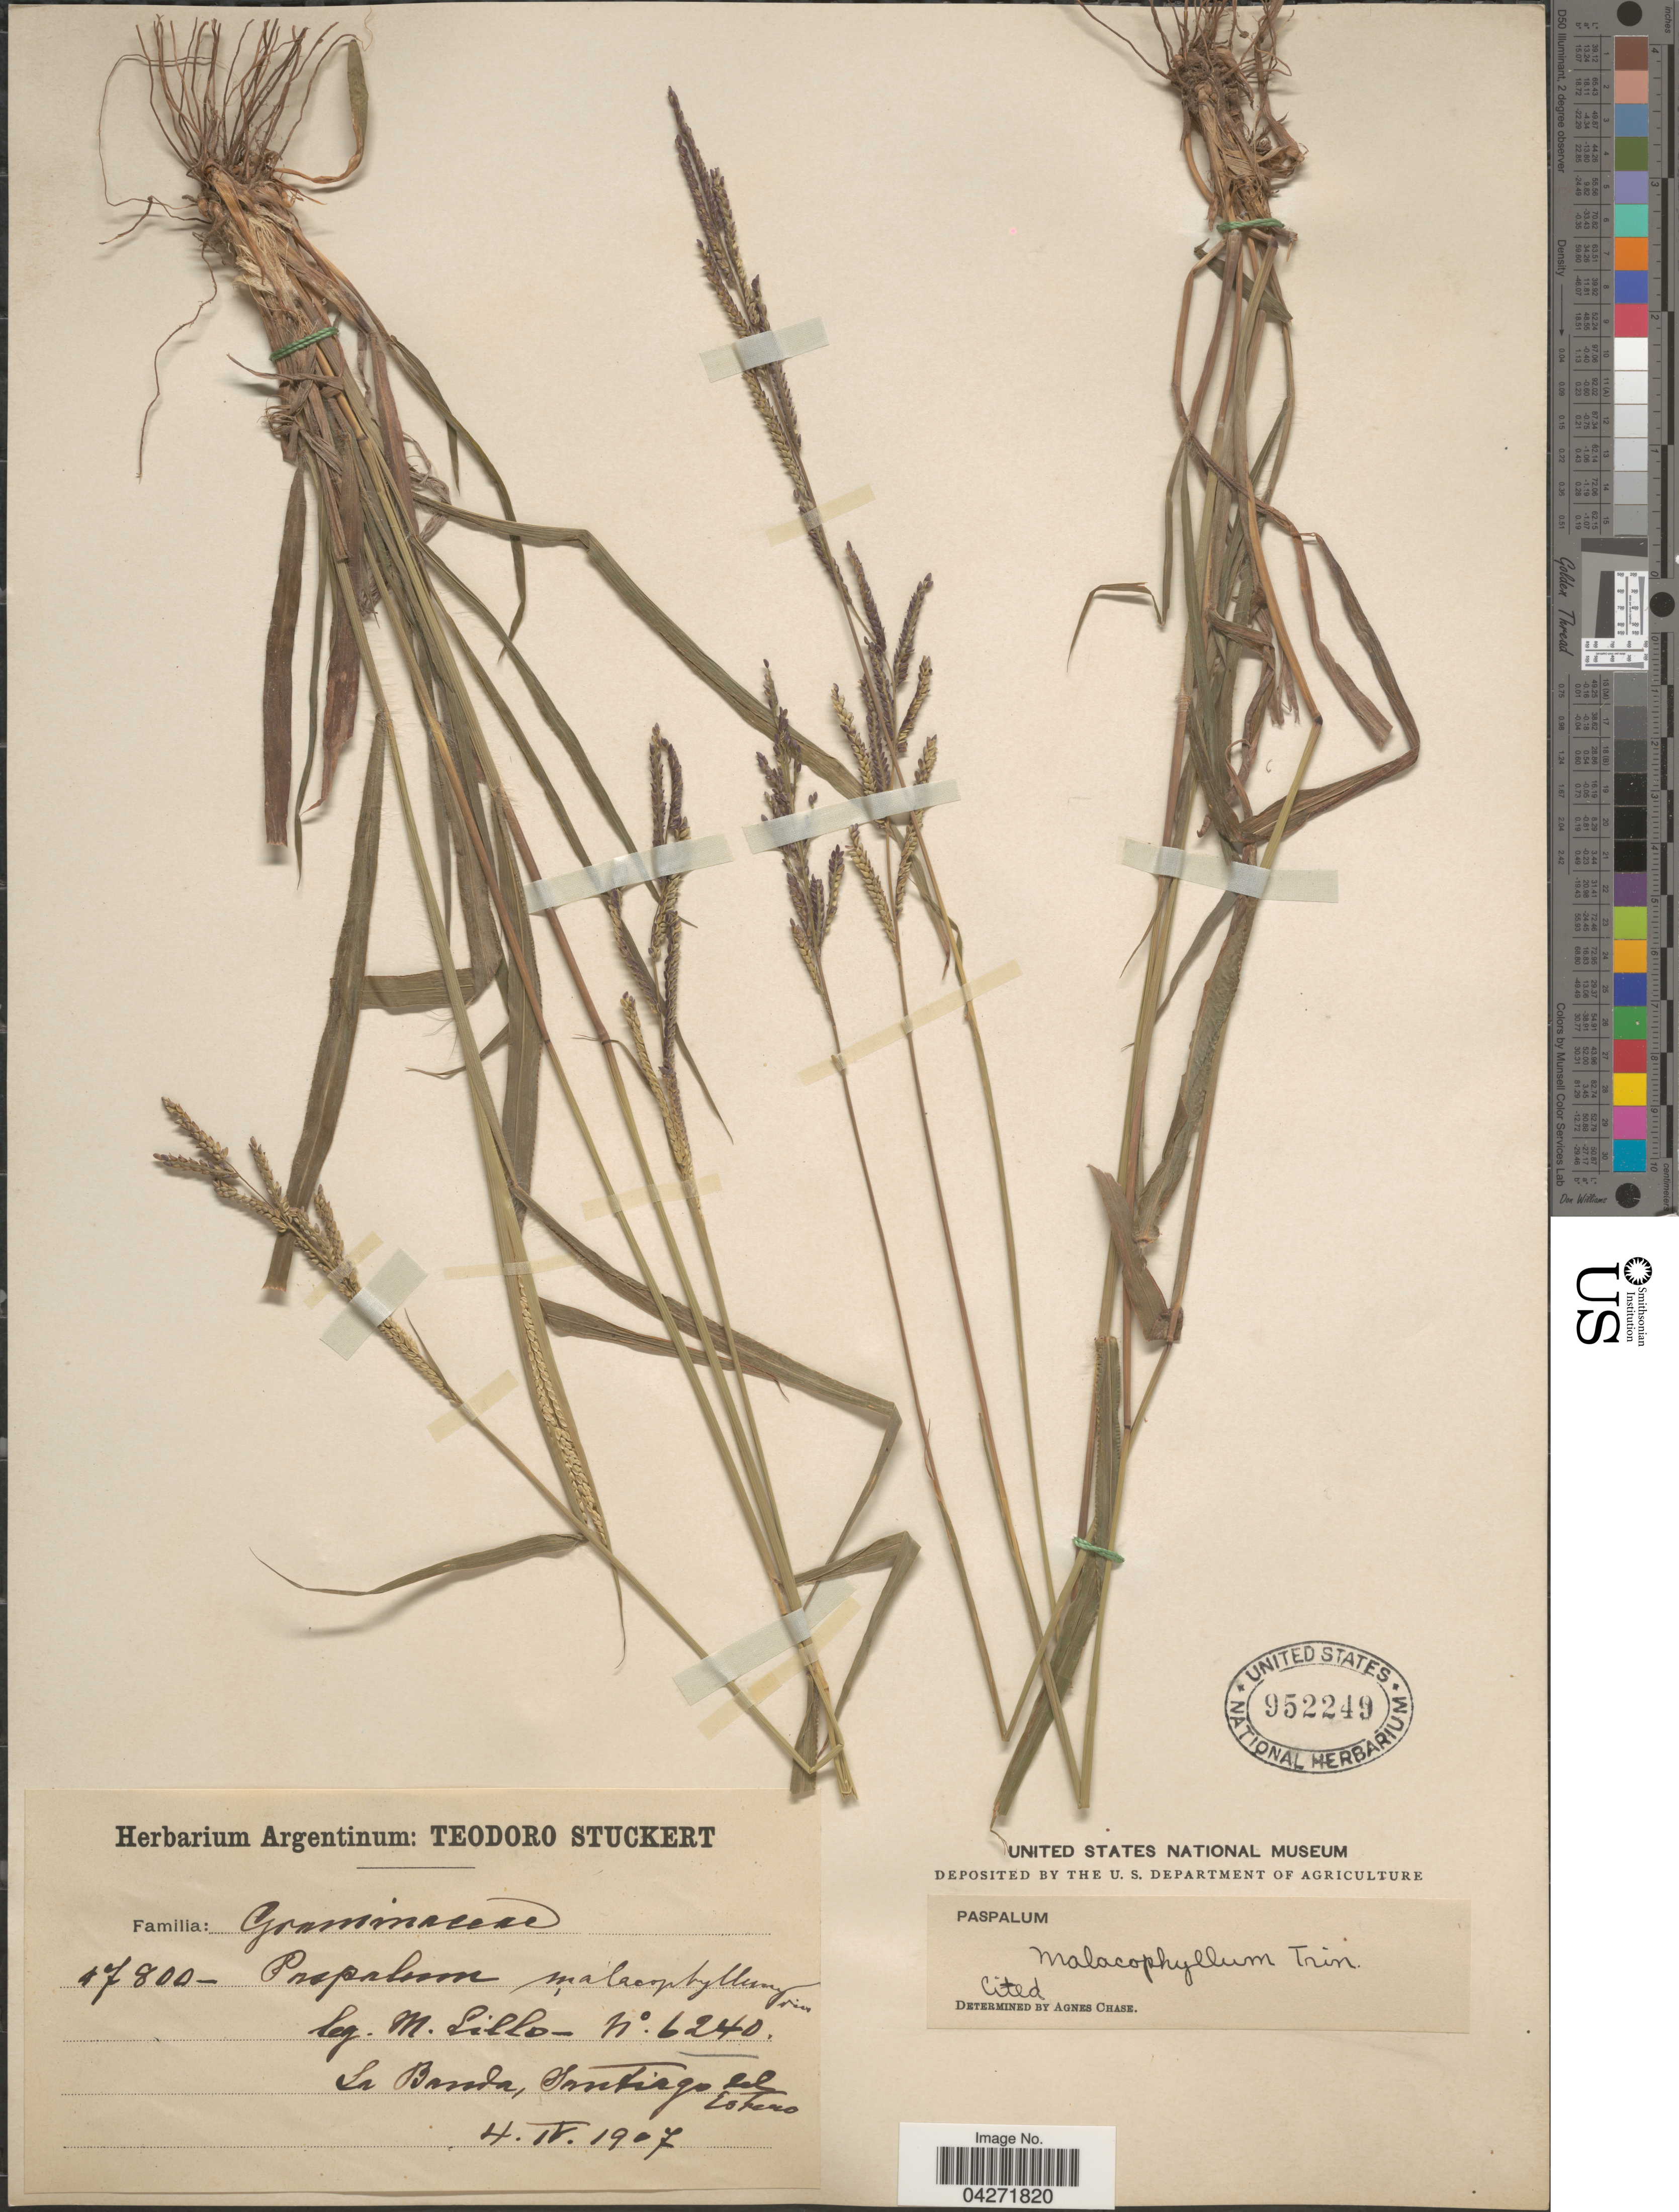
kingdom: Plantae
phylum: Tracheophyta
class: Liliopsida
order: Poales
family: Poaceae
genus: Paspalum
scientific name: Paspalum malacophyllum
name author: Trin.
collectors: M. Lillo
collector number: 6240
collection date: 1907-04-04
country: Argentina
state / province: Santiago del Estero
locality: In Banda.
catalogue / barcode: US 952249